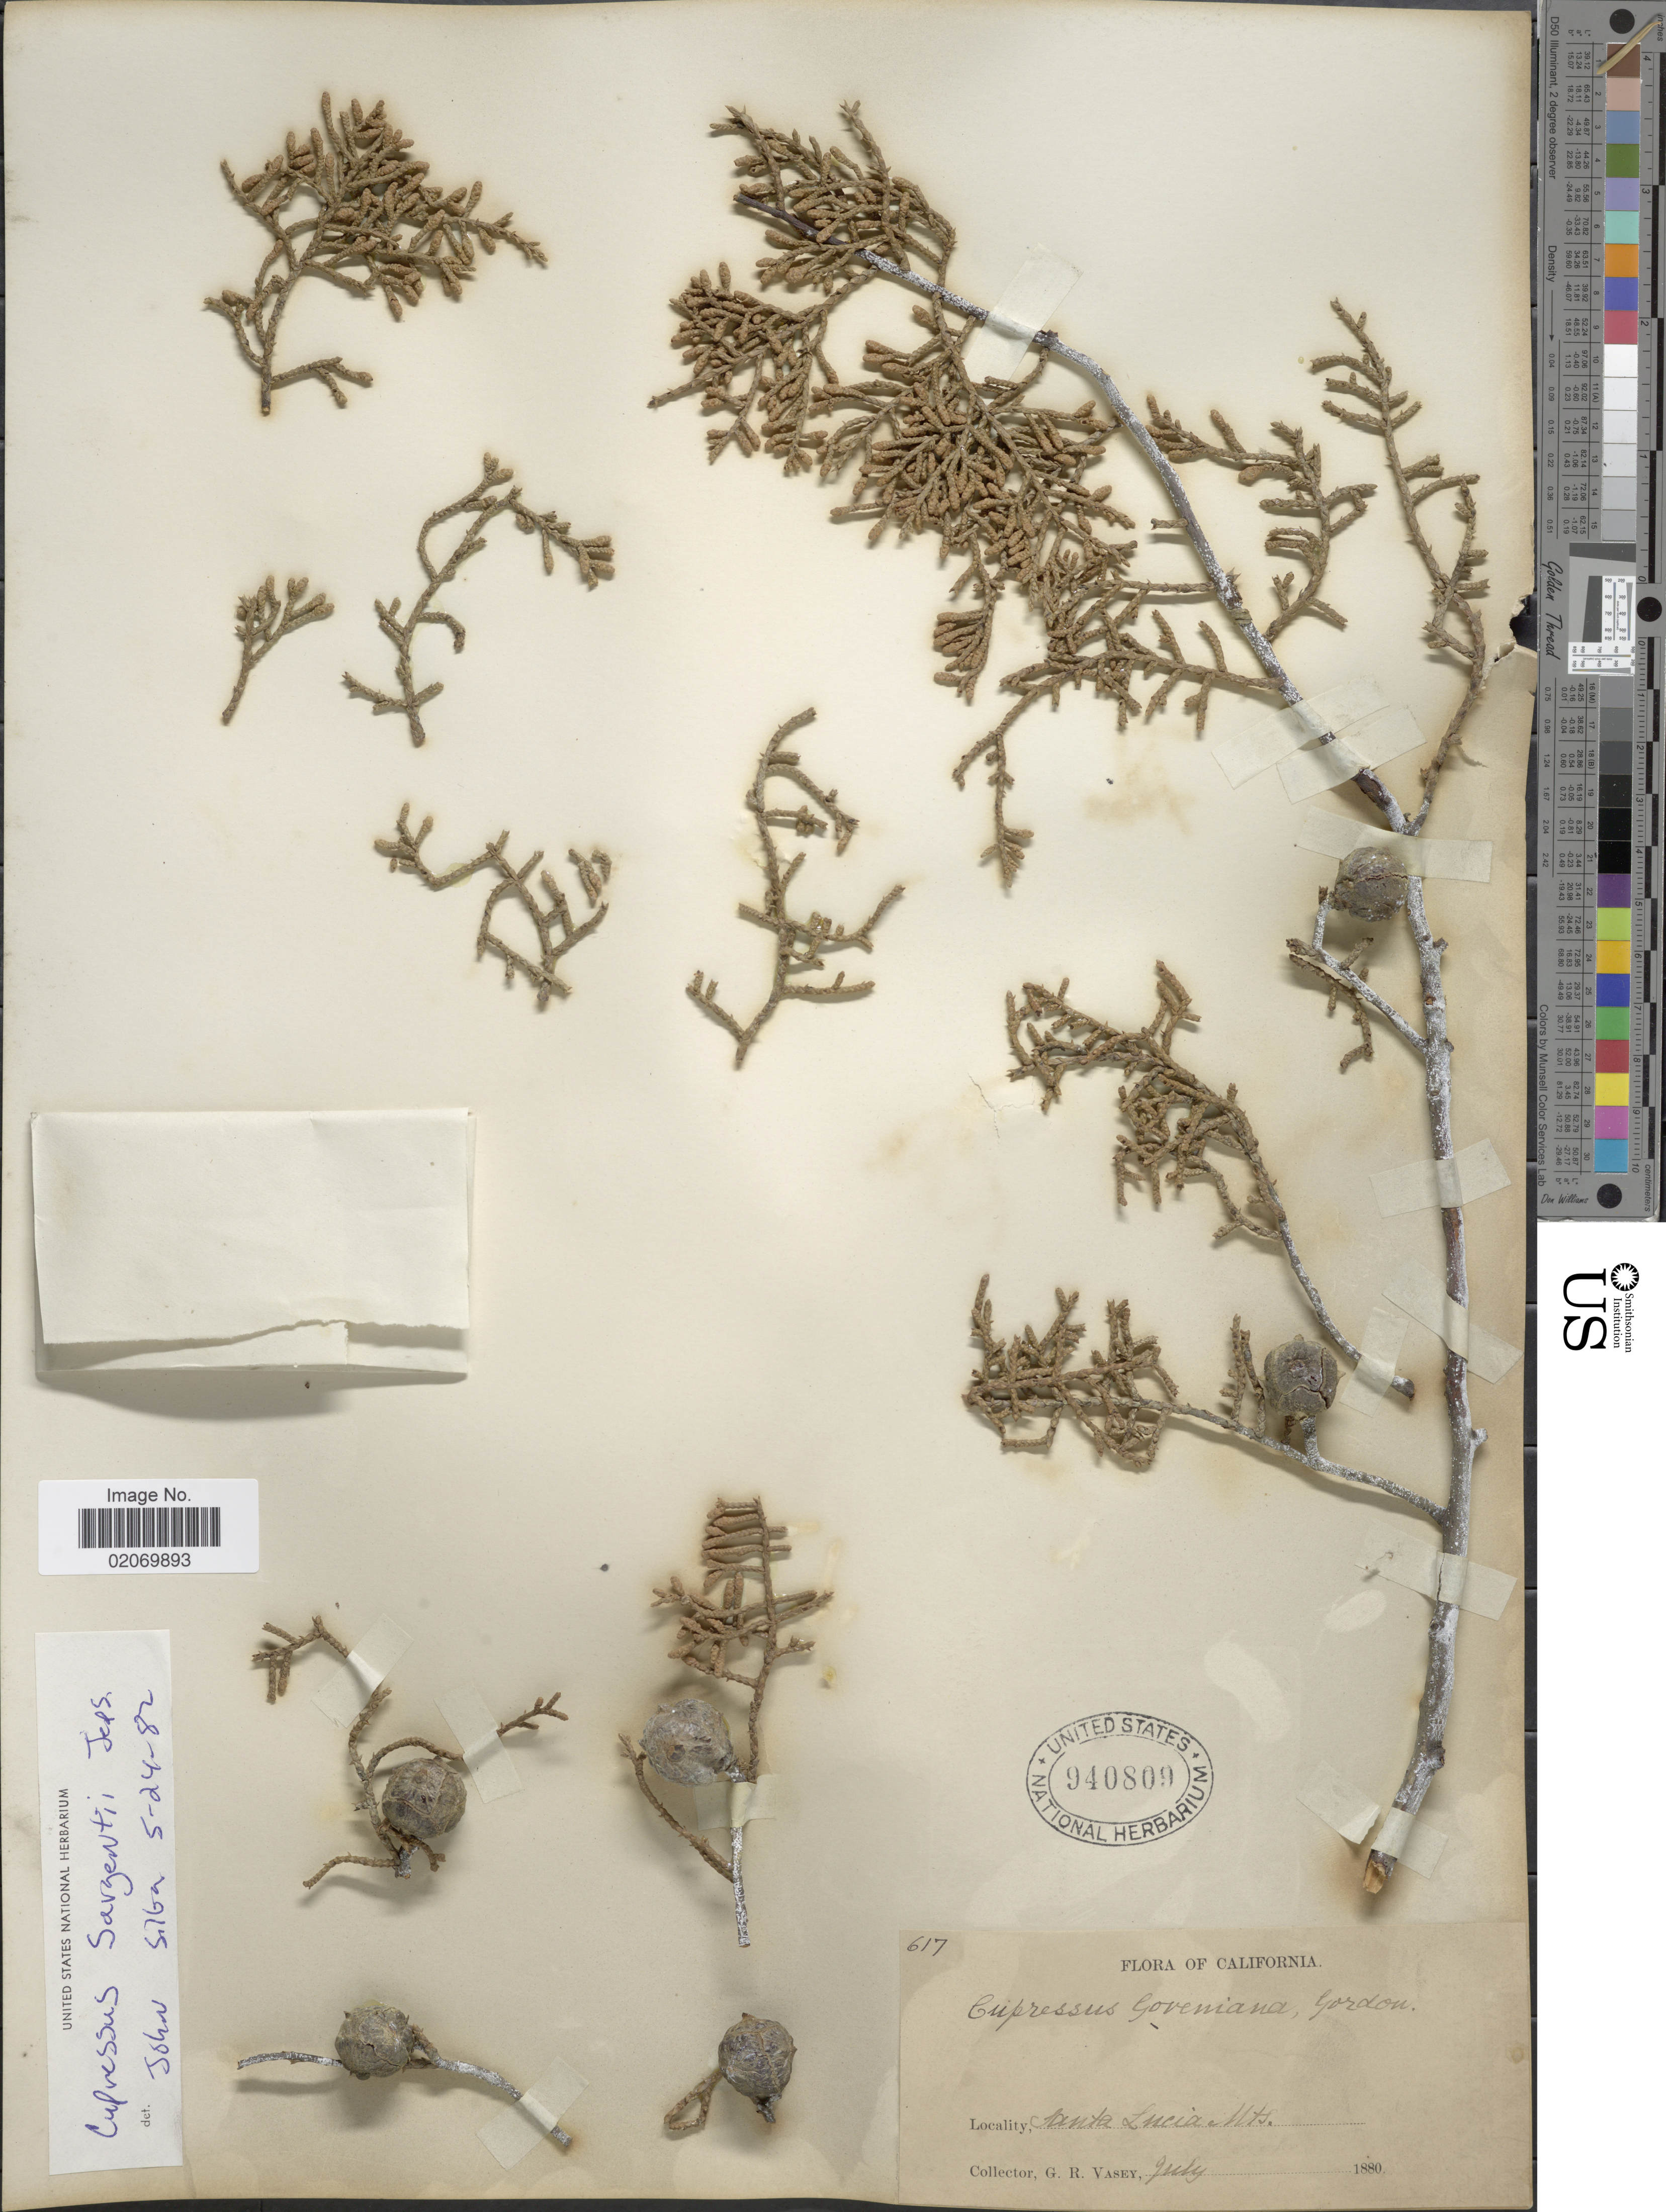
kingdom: Plantae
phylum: Tracheophyta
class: Pinopsida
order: Pinales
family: Cupressaceae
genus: Hesperocyparis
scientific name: Hesperocyparis sargentii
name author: (Jeps.) Bartel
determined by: (US) Smithsonian Institution - National Museum of Natural History - Department of Botany (UNITED STATES)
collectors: G. R. Vasey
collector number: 617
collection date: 1880-07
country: United States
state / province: California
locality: Santa Lucia Mts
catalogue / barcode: US 940809